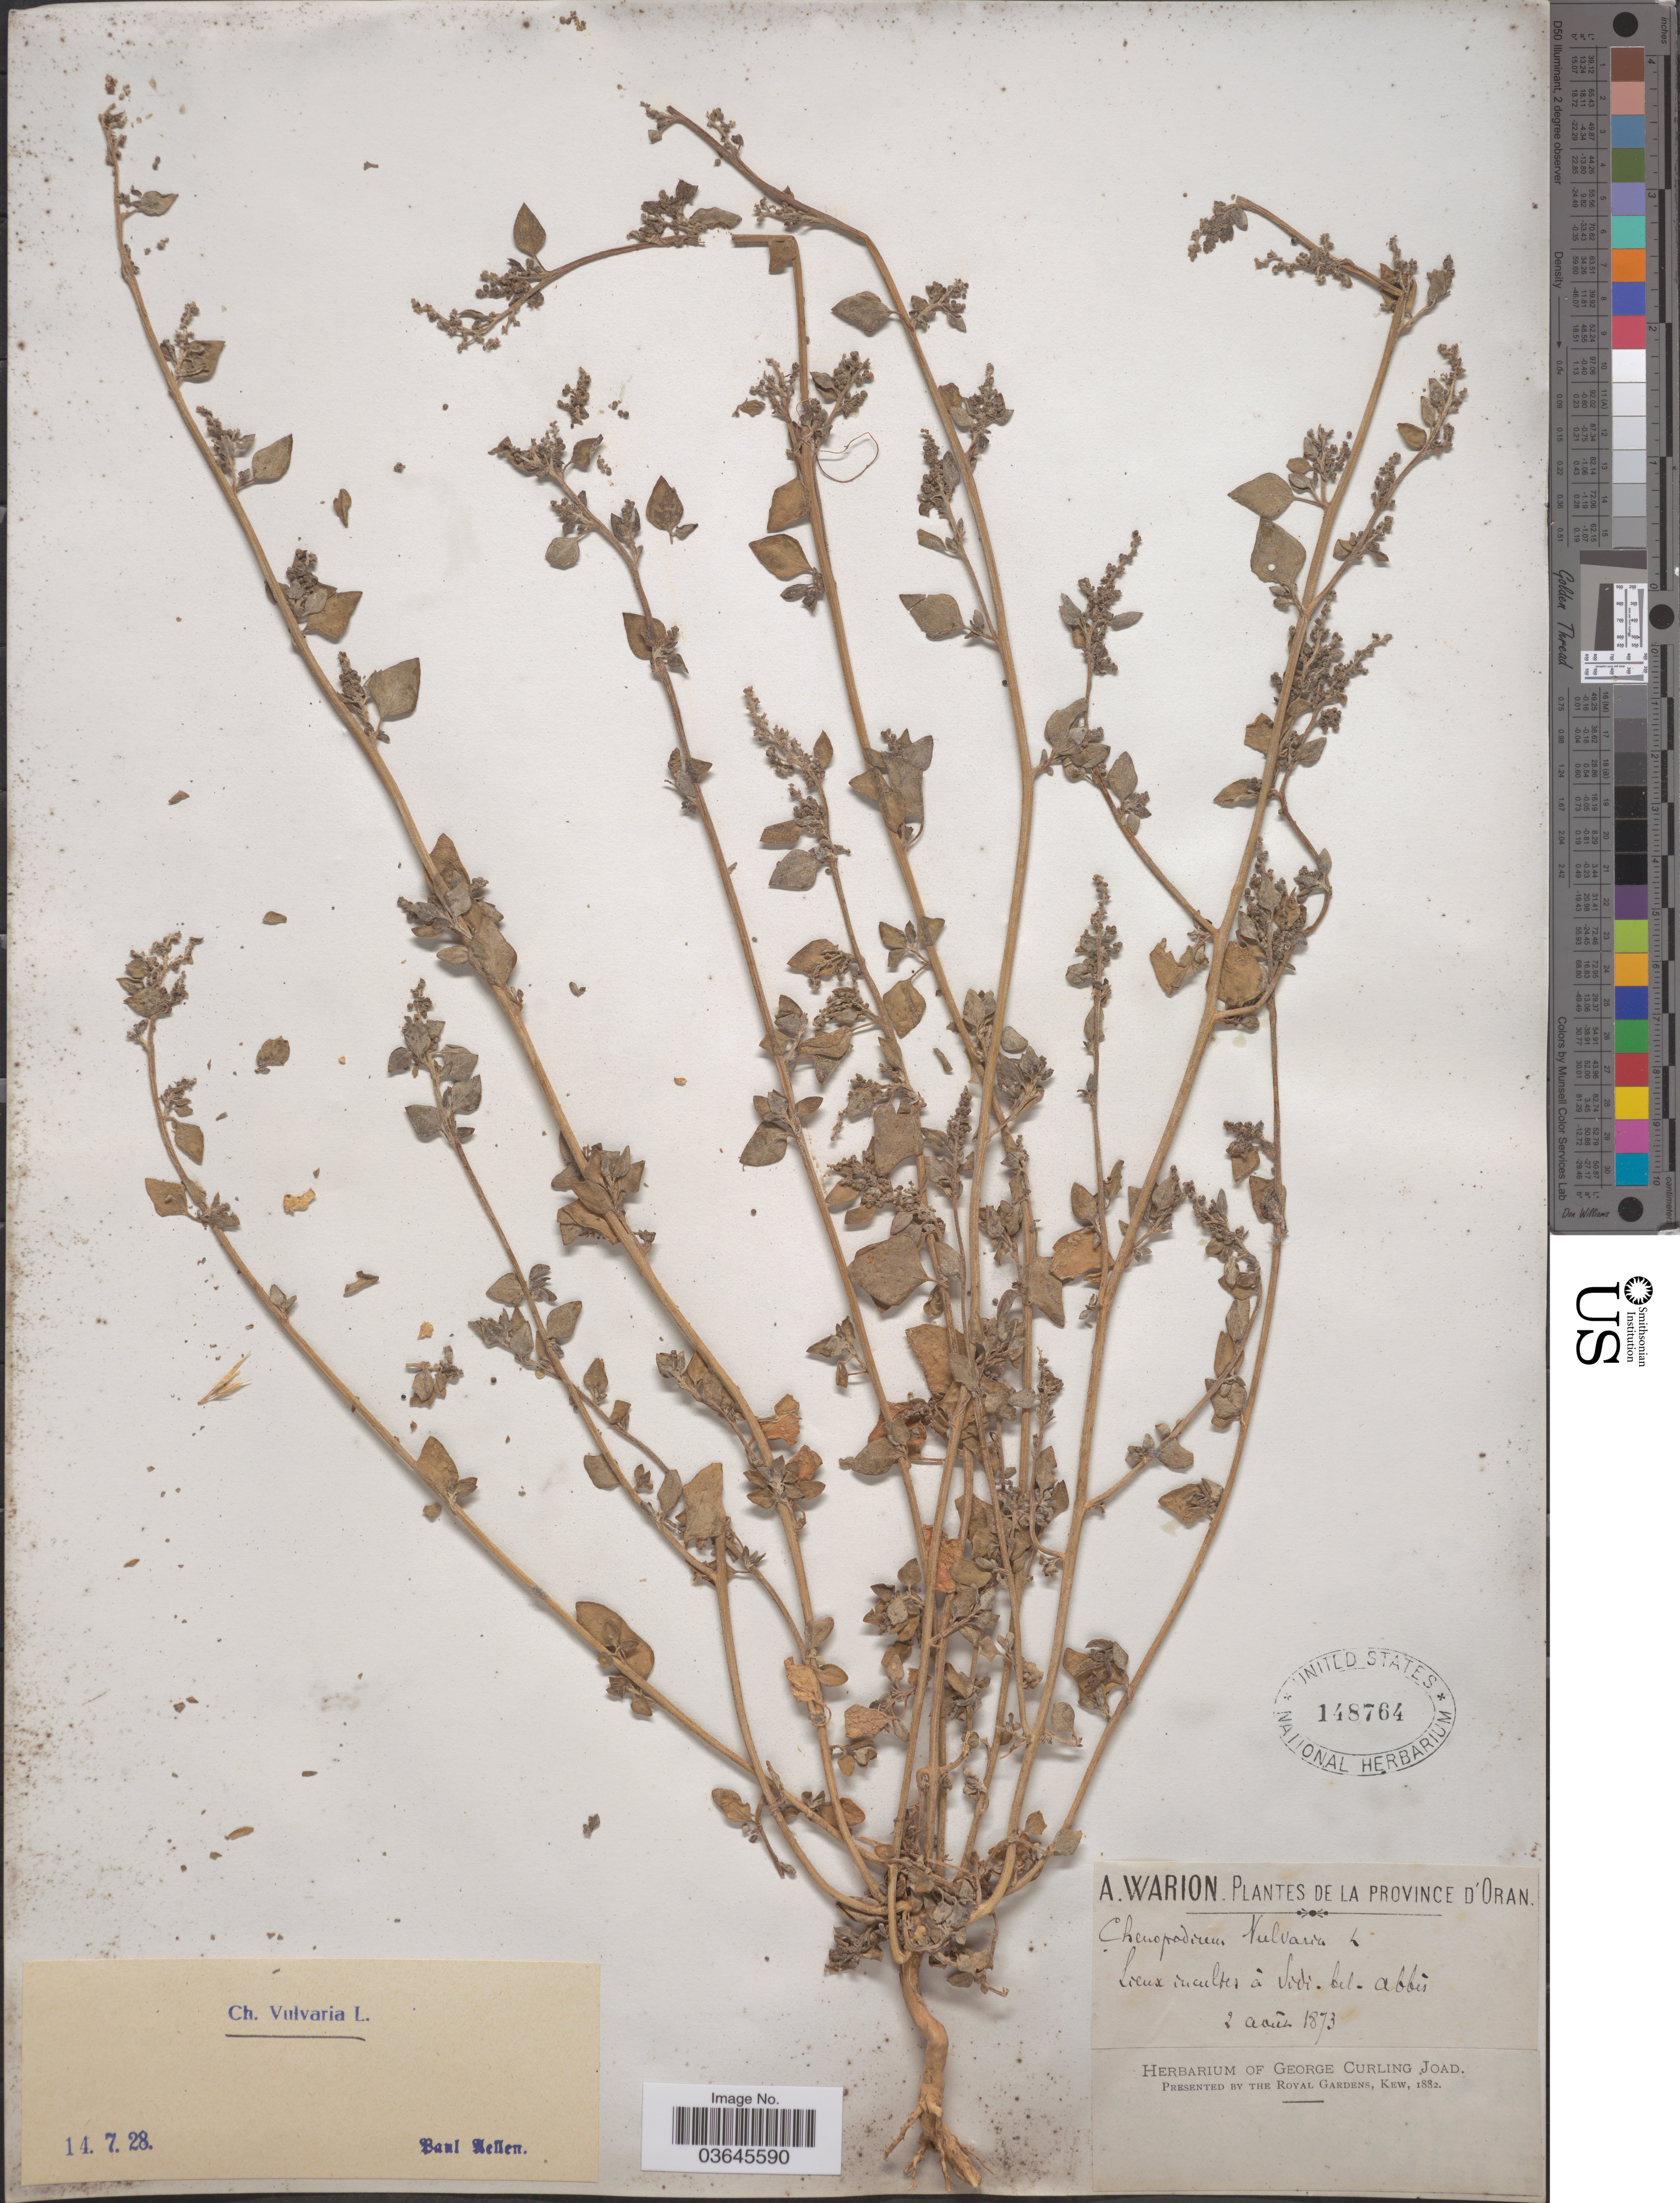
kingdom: Plantae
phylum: Tracheophyta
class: Magnoliopsida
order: Caryophyllales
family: Amaranthaceae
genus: Chenopodium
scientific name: Chenopodium vulvaria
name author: L.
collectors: A. Warion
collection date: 1873-08-02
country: Algeria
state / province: Oran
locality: Lieux incultes á Sidi-bel-Abbis.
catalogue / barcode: US 148764